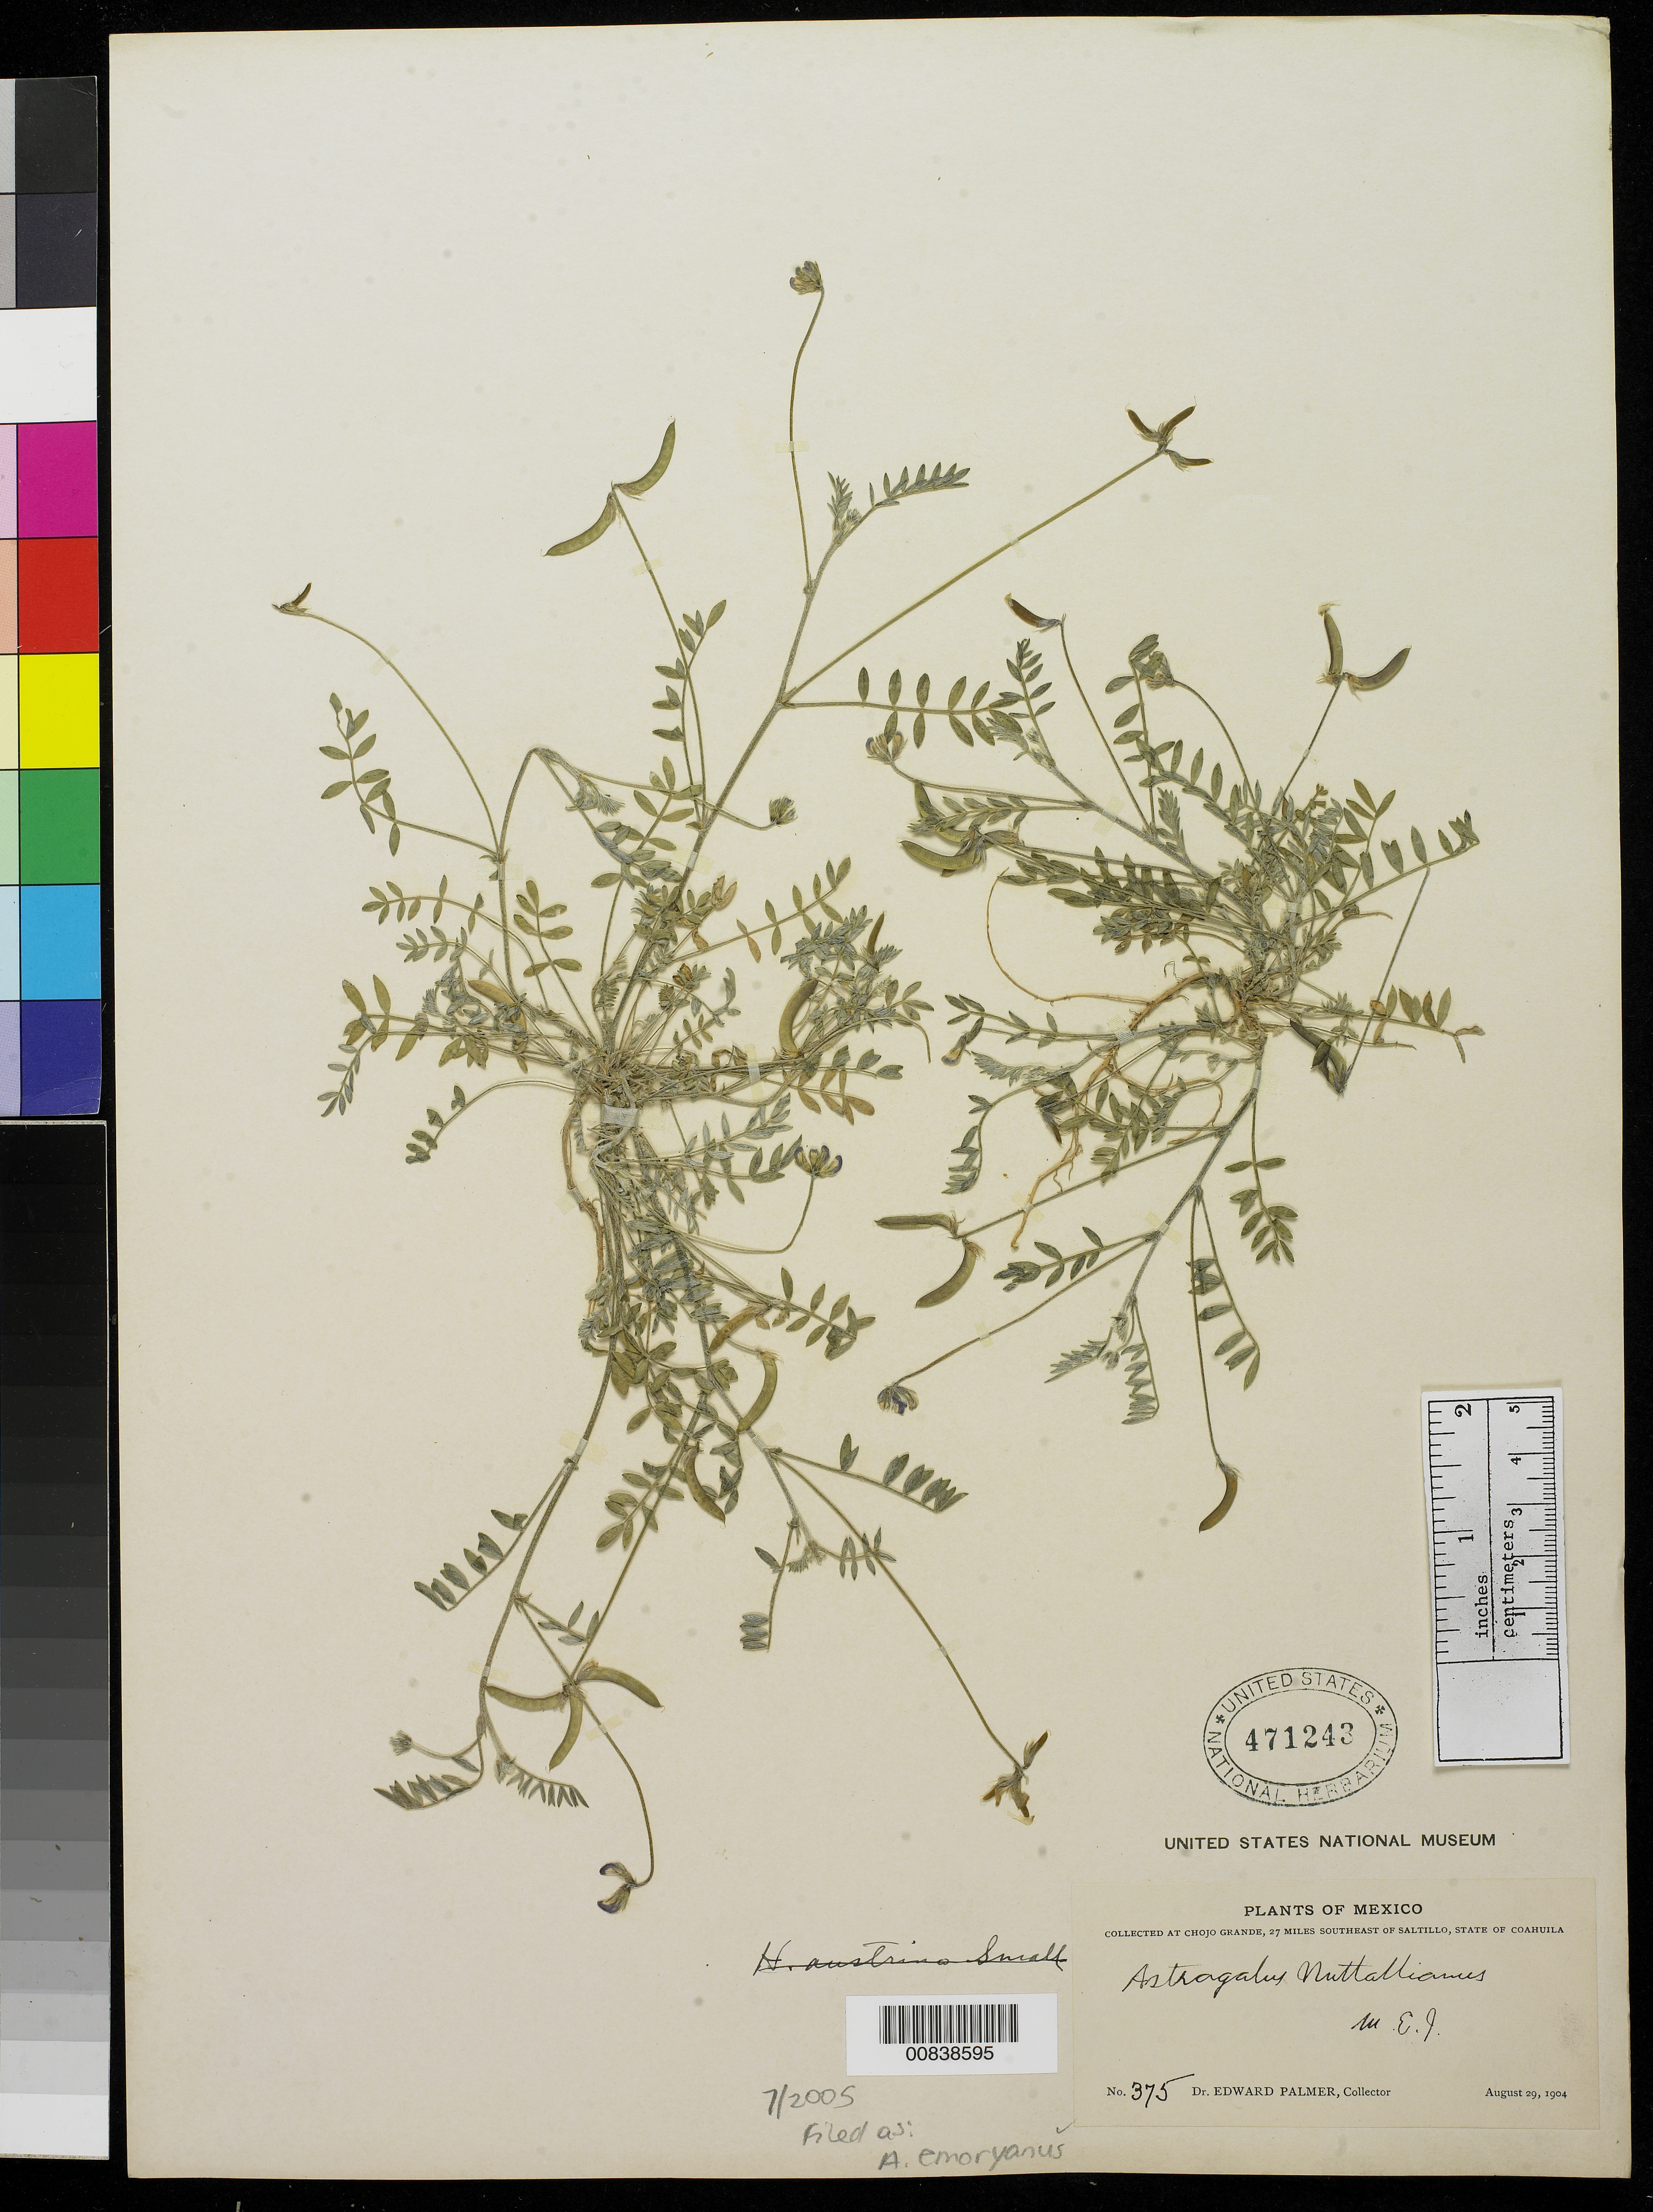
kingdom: Plantae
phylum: Tracheophyta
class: Magnoliopsida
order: Fabales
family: Fabaceae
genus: Astragalus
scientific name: Astragalus nuttallianus var. austrinus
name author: DC.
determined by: Estrada, E.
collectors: E. Palmer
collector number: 375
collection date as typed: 29 Aug 1904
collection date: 1904-08-29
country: Mexico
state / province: Coahuila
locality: Chojo Grande, 27 miles southeast of Saltillo, Coahuila.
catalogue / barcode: US 471243